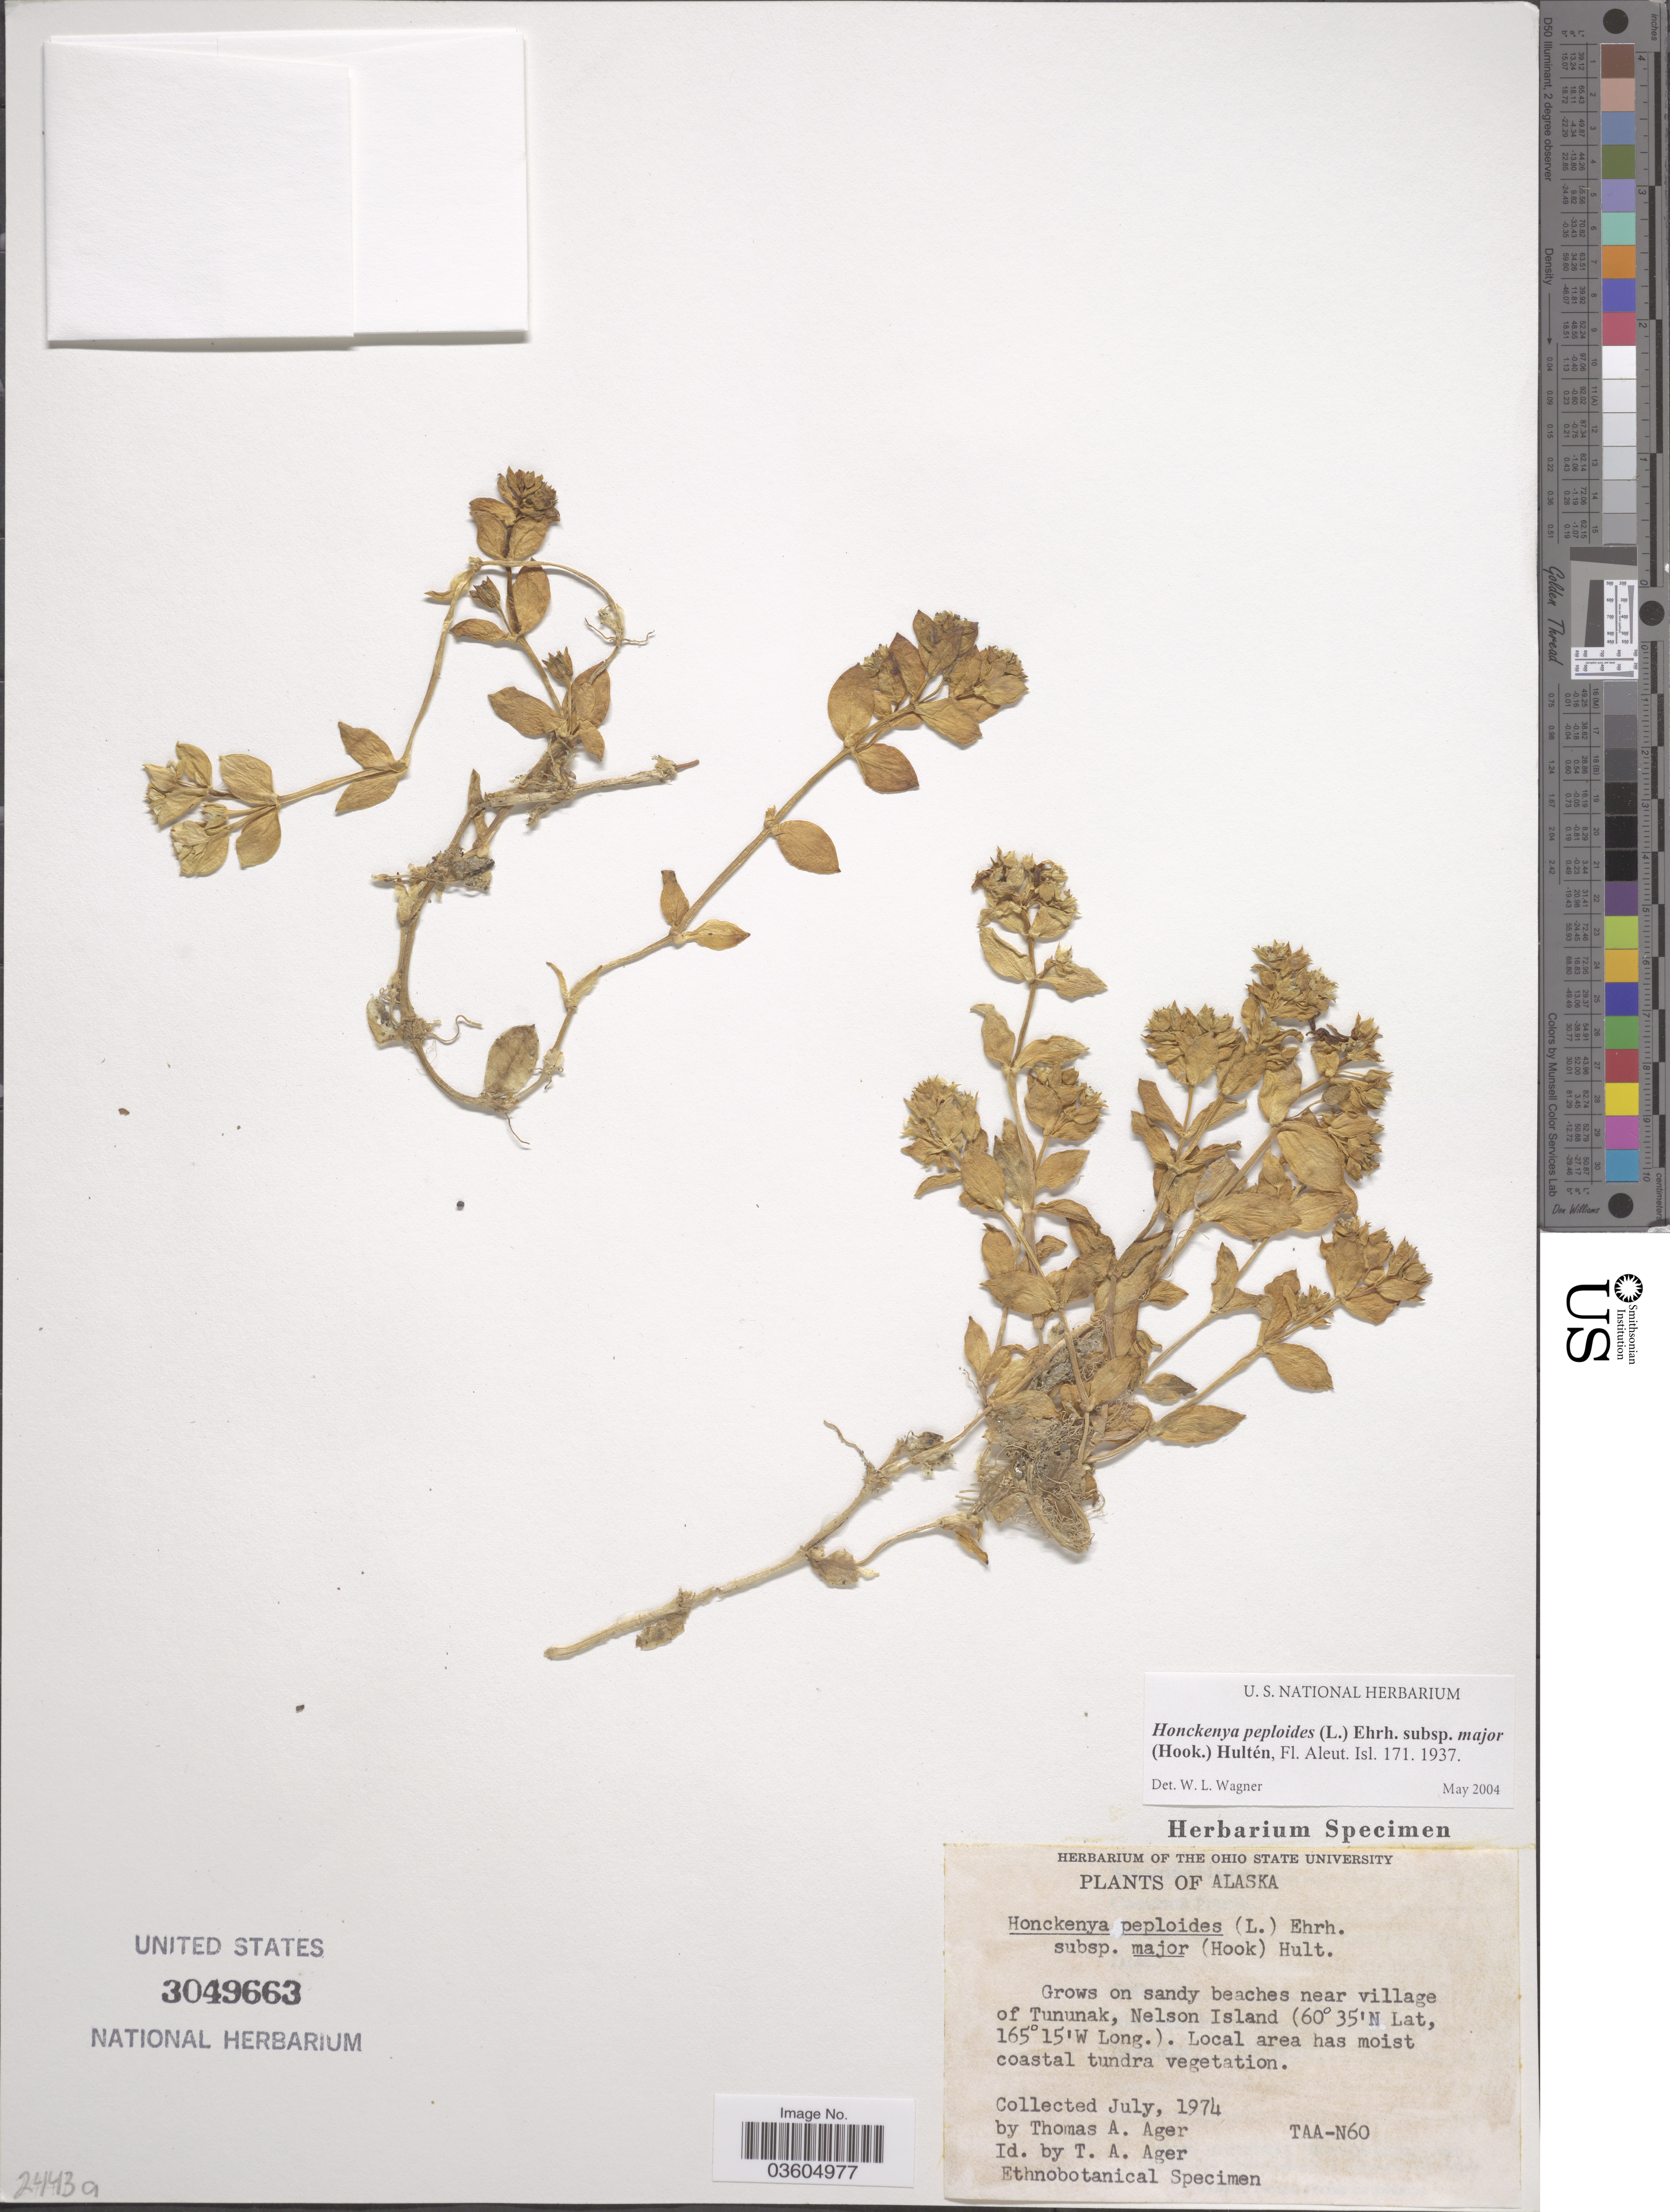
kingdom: Plantae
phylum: Tracheophyta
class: Magnoliopsida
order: Caryophyllales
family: Caryophyllaceae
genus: Honckenya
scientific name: Honckenya peploides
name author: (L.) Ehrh.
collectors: T. A. Ager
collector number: TAA-N60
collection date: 1974-07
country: United States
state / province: Alaska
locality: Grows on sandy beaches near village of Tununak, Nelson Island.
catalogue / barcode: US 3049663